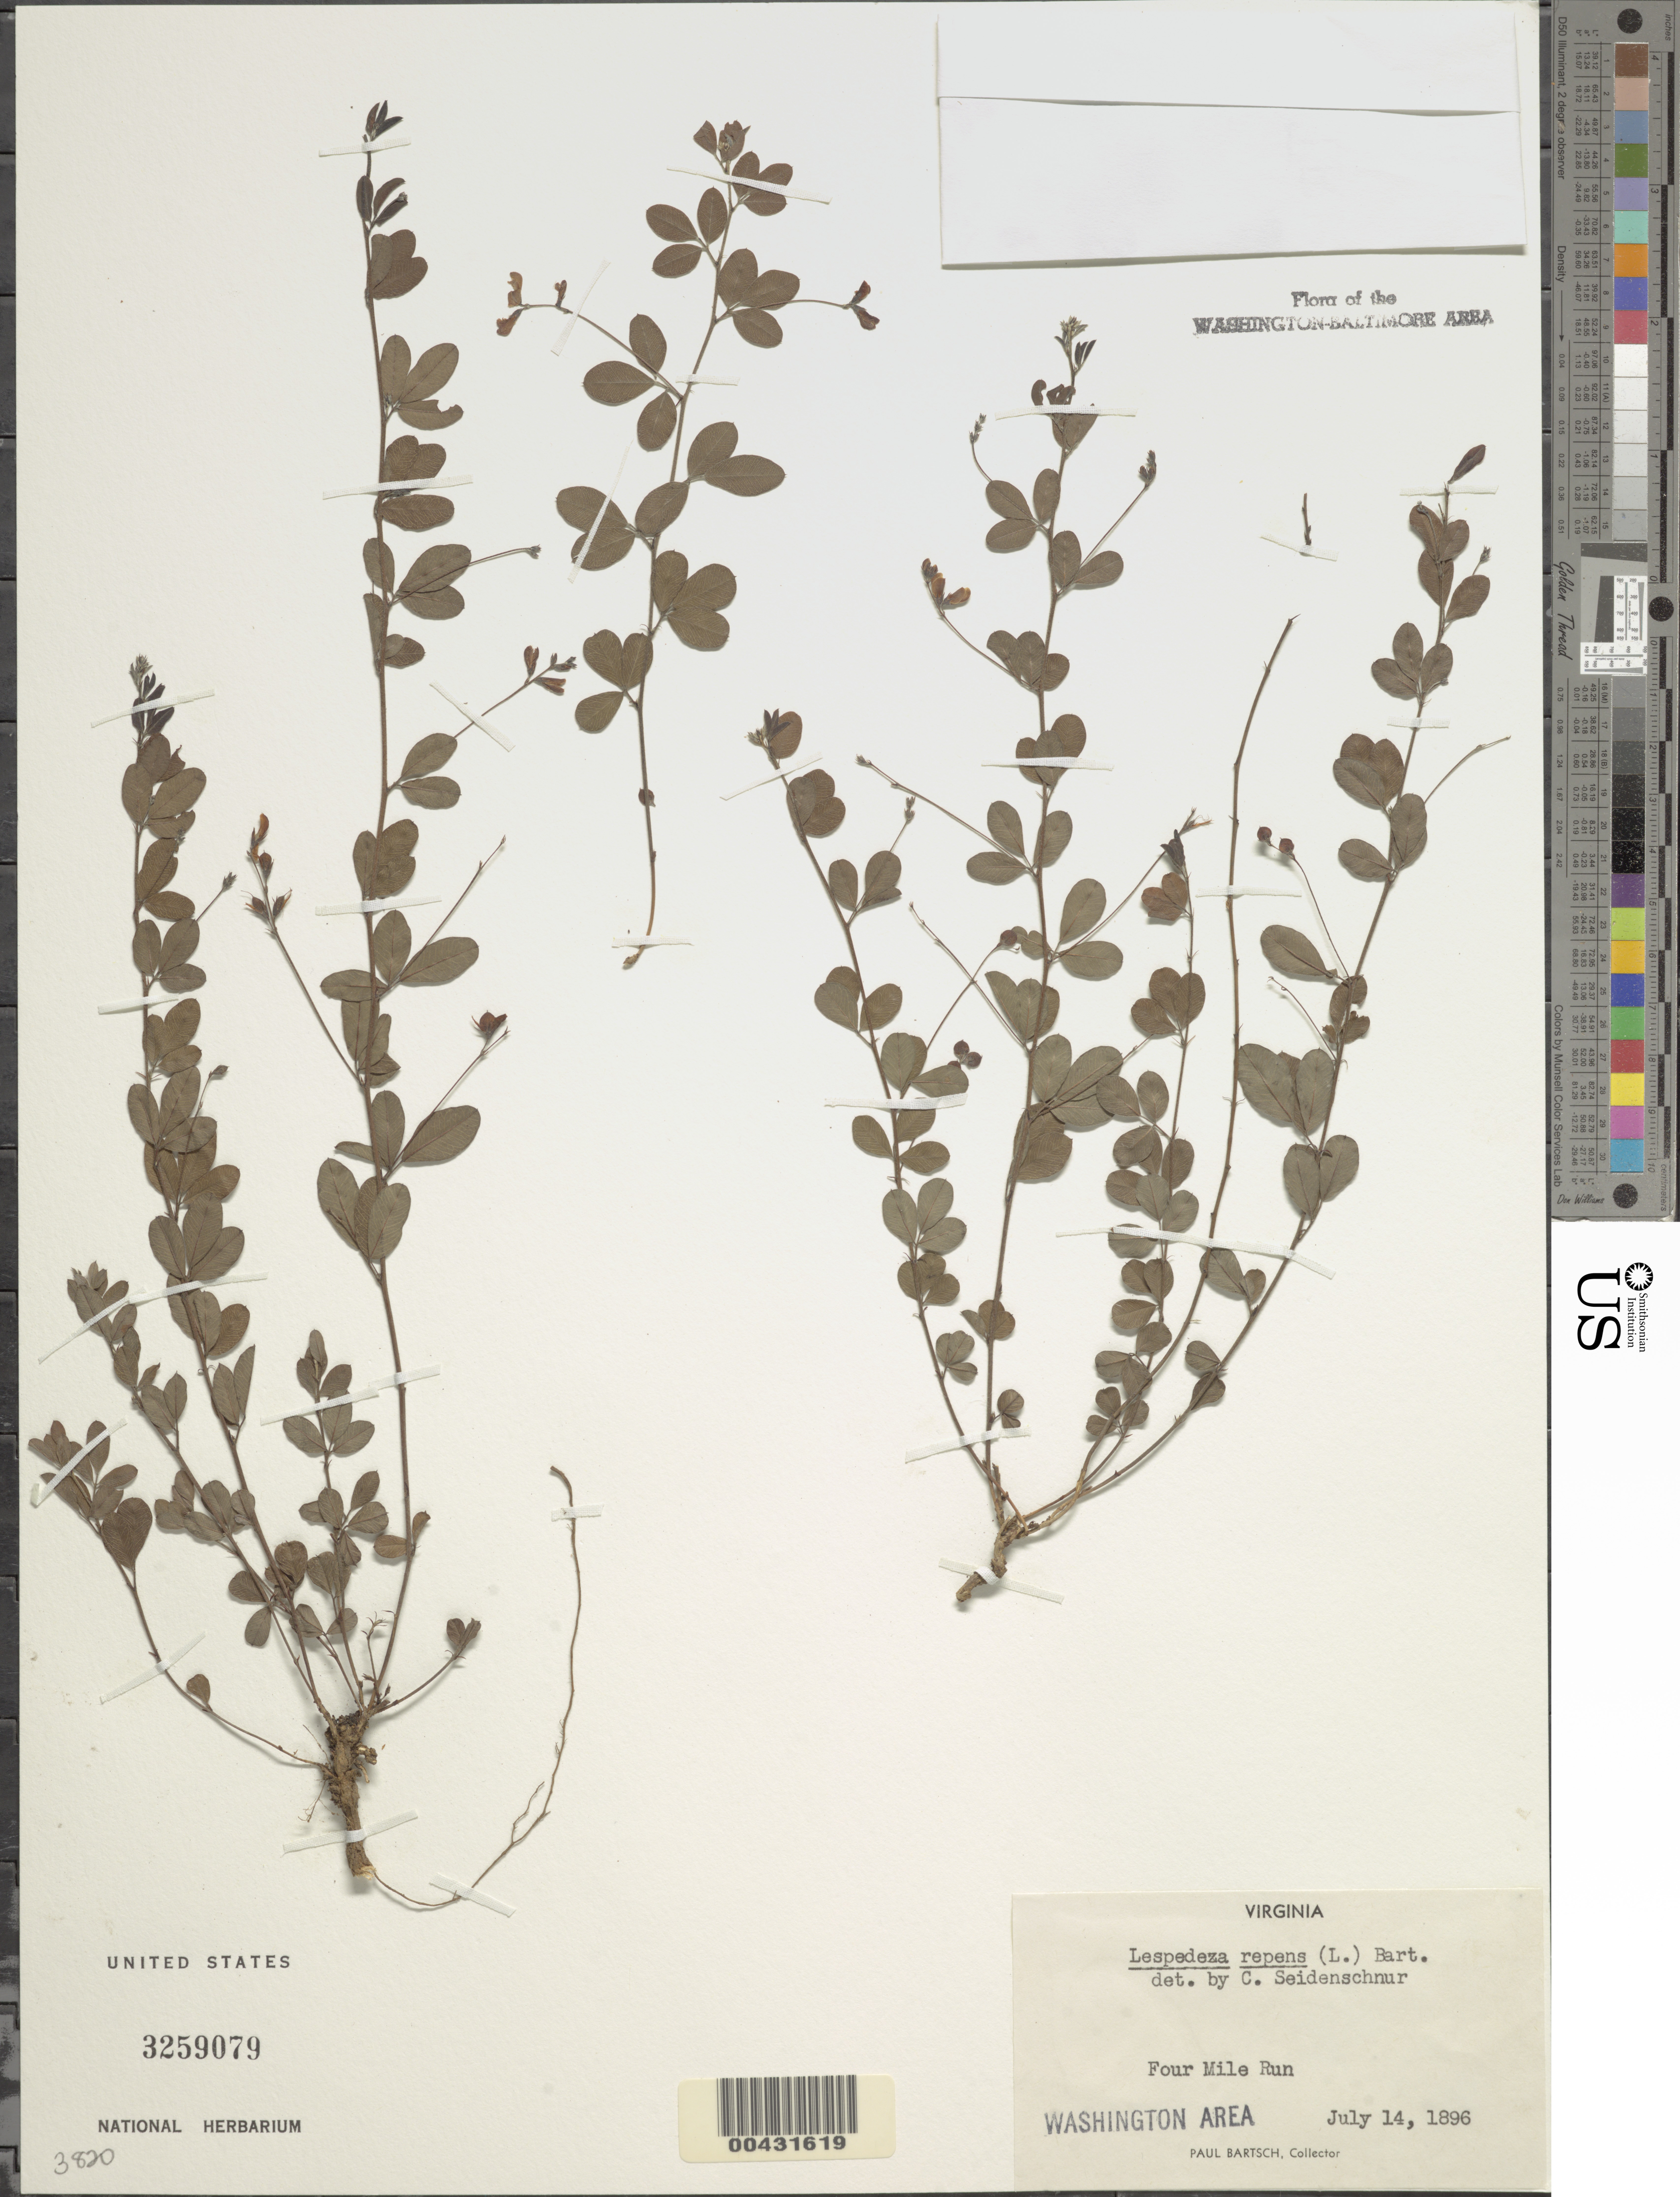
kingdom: Plantae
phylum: Tracheophyta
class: Magnoliopsida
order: Fabales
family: Fabaceae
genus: Lespedeza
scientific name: Lespedeza repens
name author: (L.) W.P.C. Barton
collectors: P. Bartsch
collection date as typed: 14 Jul 1896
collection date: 1896-07-14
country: United States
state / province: Virginia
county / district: Arlington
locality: Four Mile Run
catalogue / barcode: US 3259079